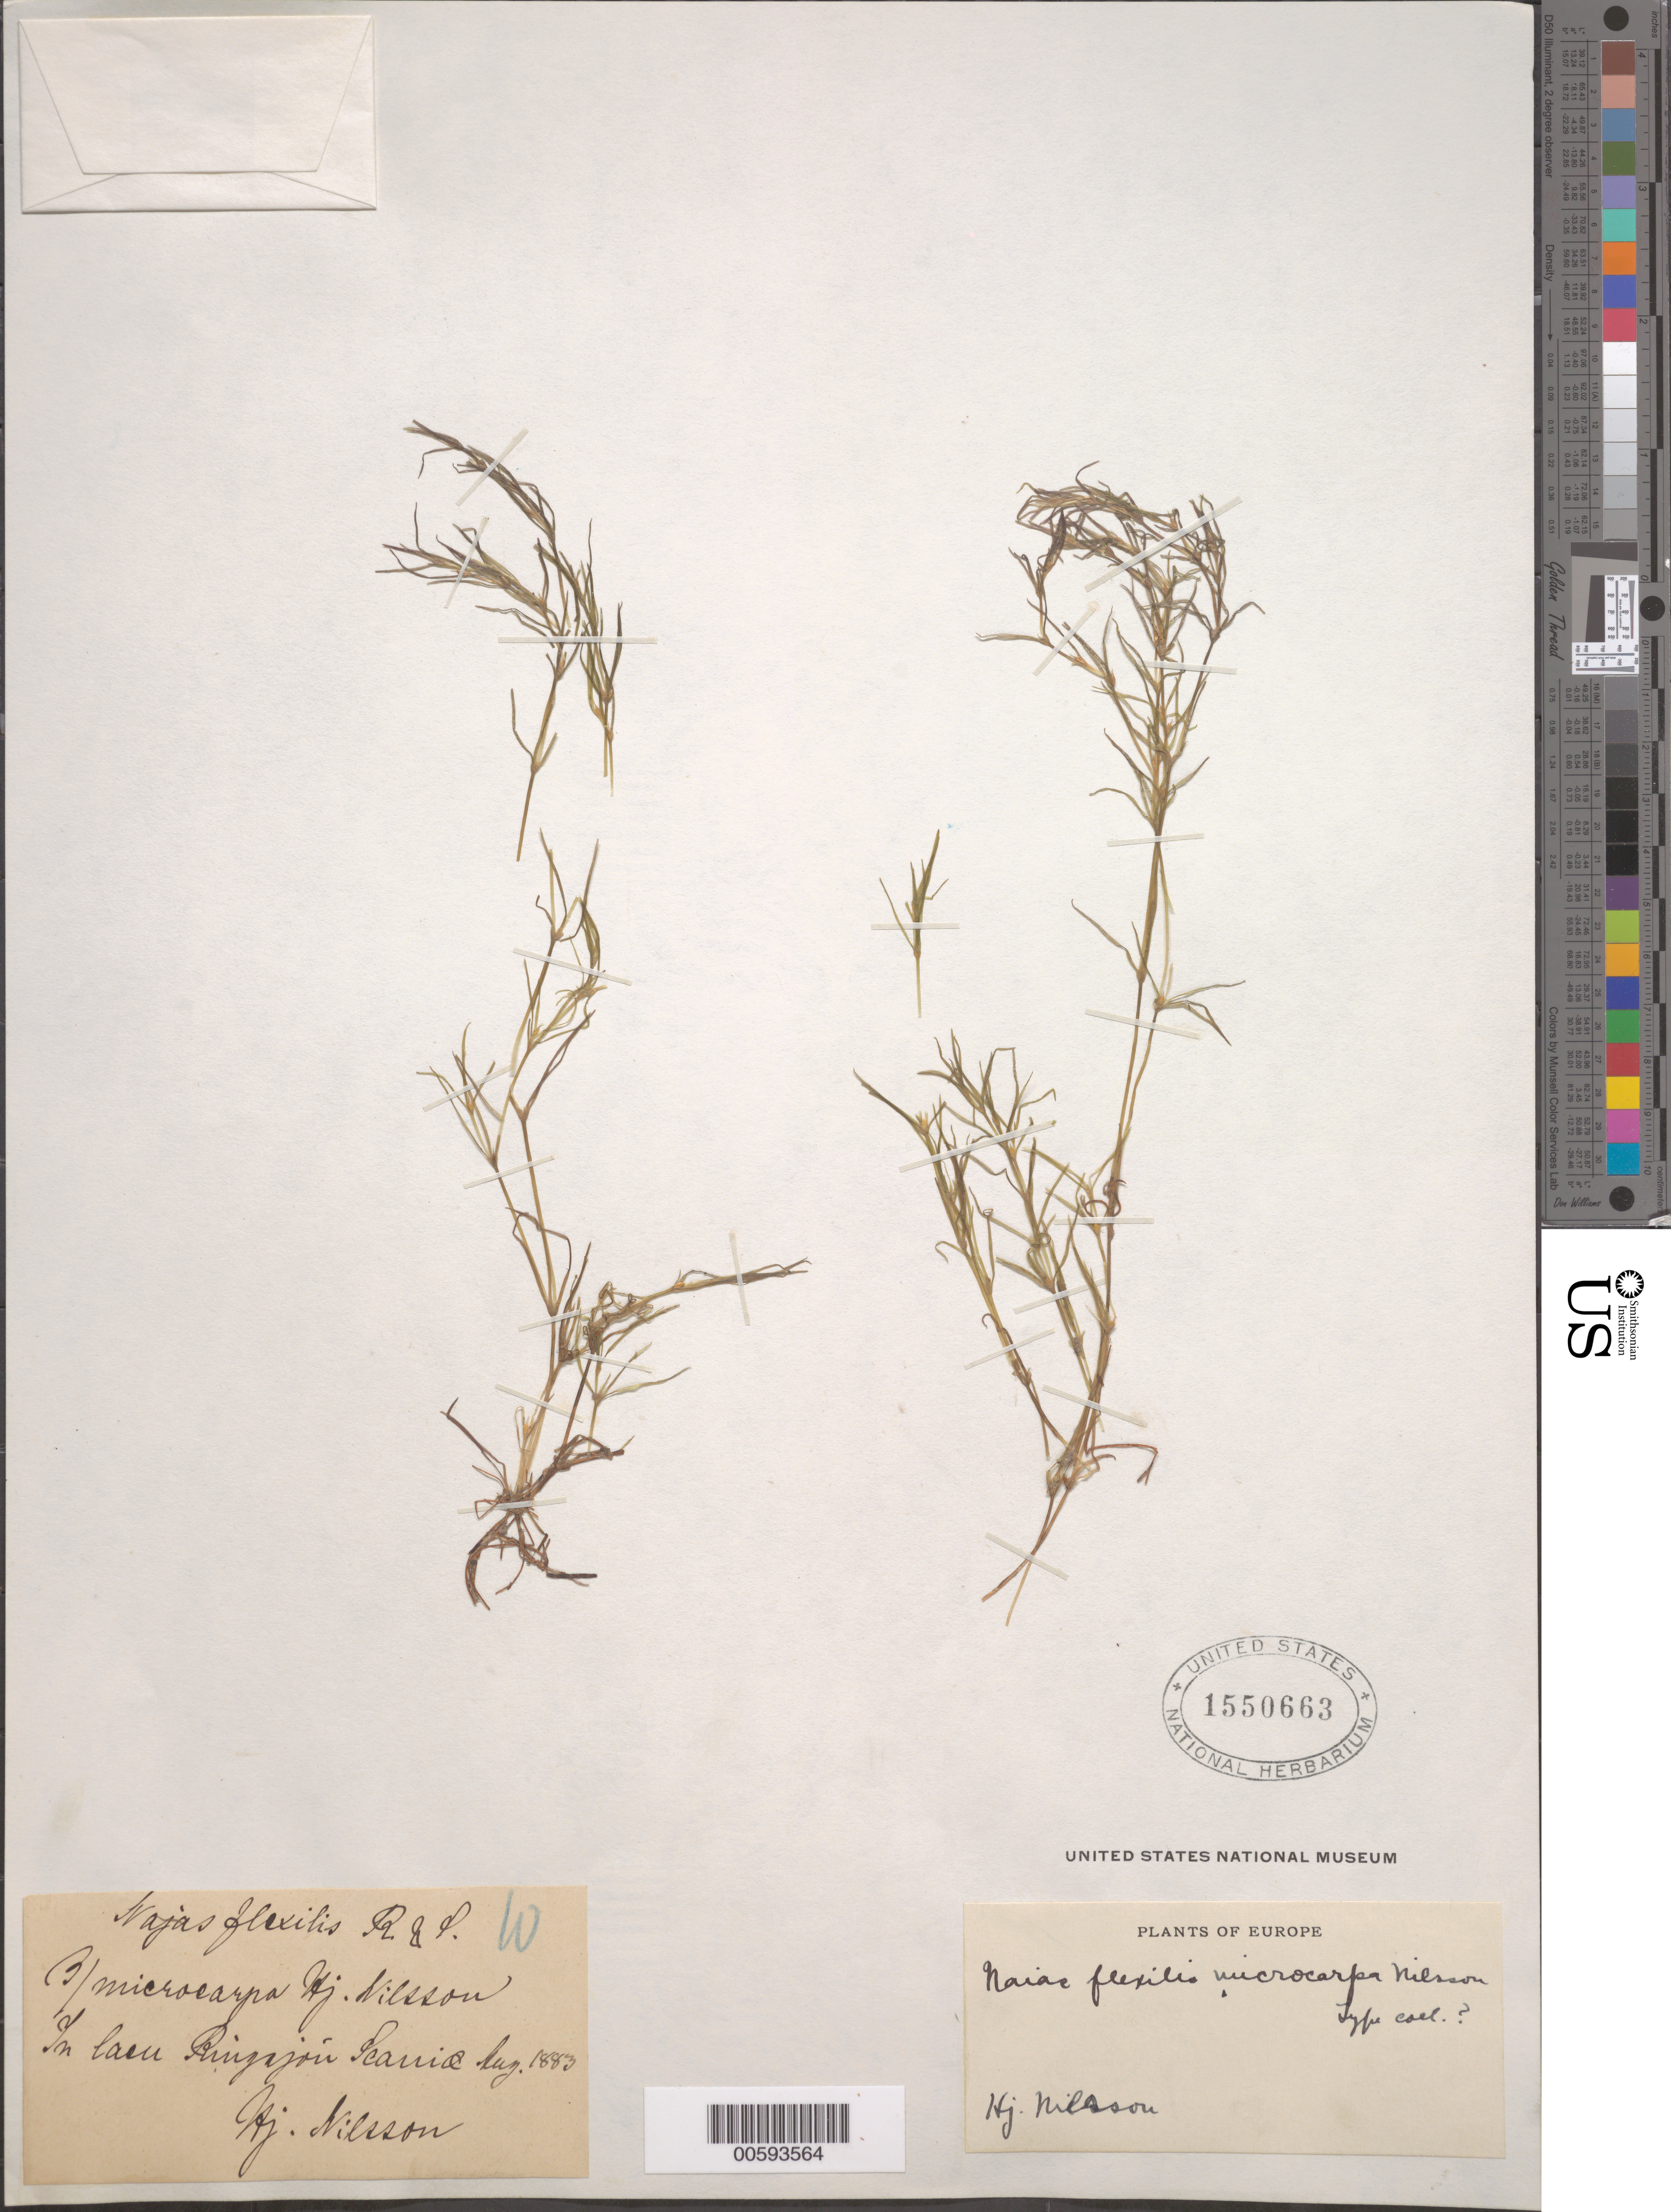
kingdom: Plantae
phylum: Tracheophyta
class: Liliopsida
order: Alismatales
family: Hydrocharitaceae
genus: Najas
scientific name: Najas flexilis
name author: (Willd.) Rostk. & Schmidt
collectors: N. H. Nilsson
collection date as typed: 1883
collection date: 1883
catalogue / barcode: US 1550663